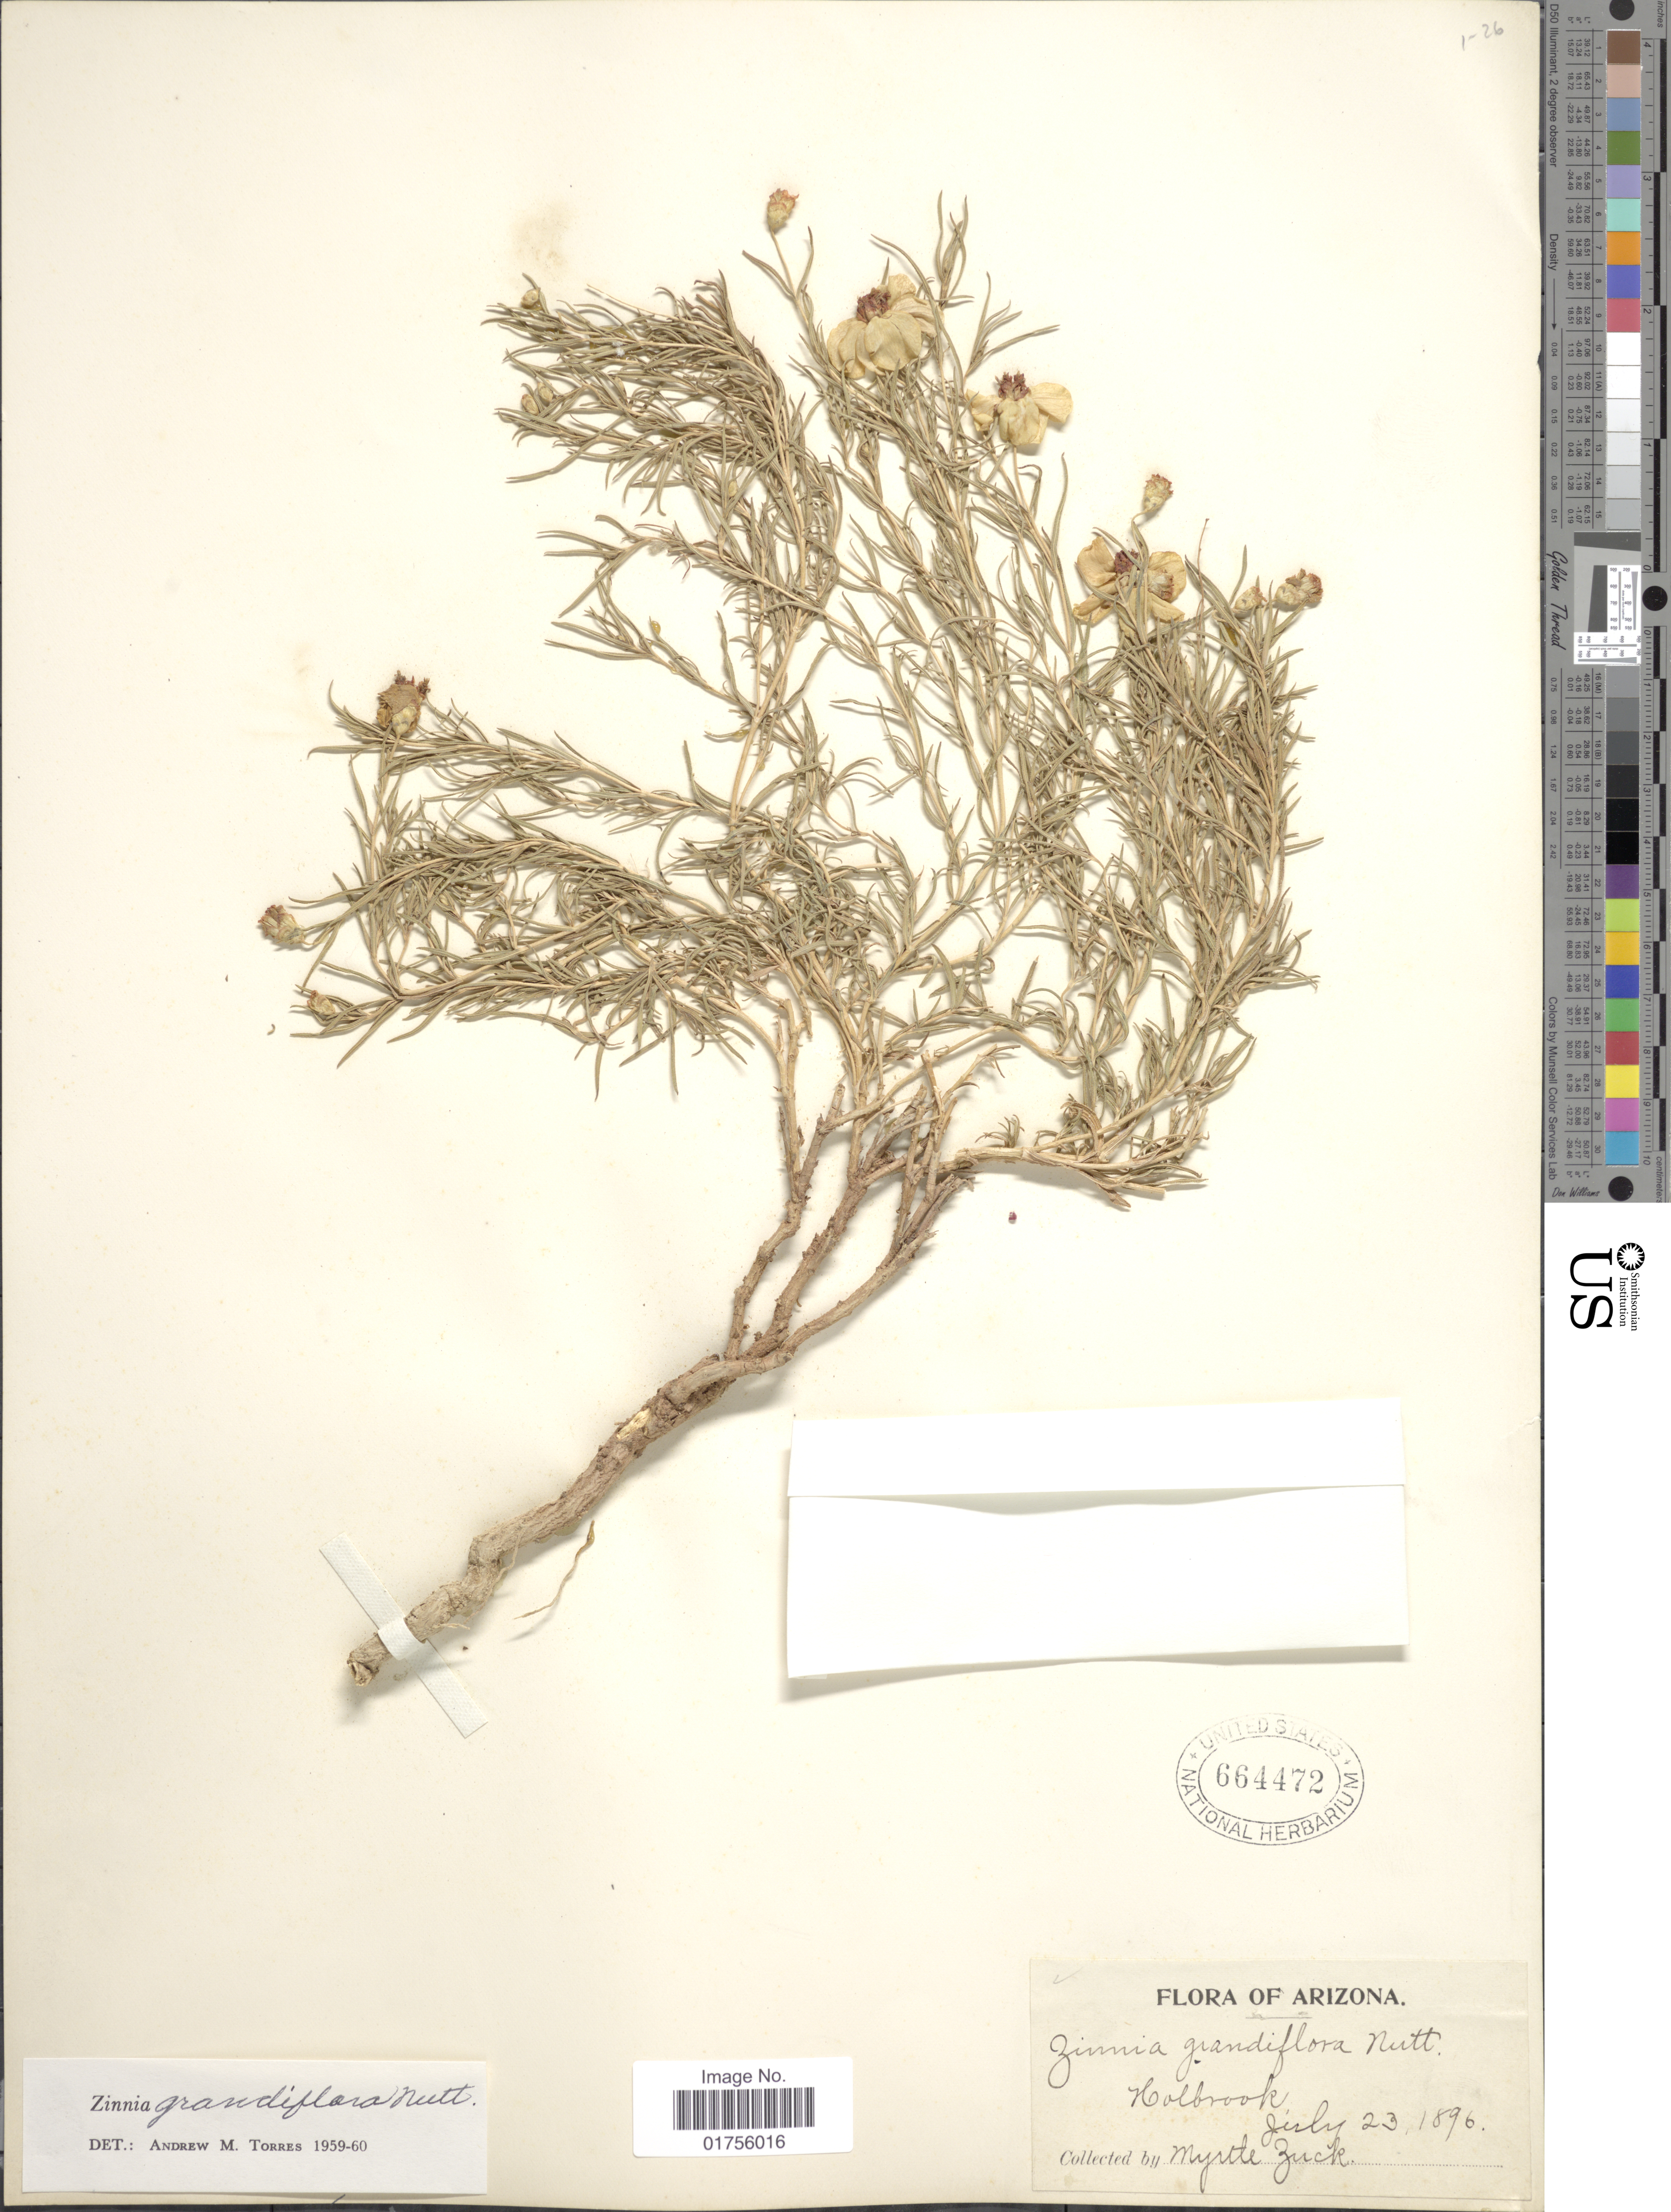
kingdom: Plantae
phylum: Tracheophyta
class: Magnoliopsida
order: Asterales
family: Asteraceae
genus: Zinnia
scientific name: Zinnia grandiflora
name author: Nutt.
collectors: W. Hough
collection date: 1896-07-23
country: United States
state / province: Arizona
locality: Holbrook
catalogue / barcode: US 664472